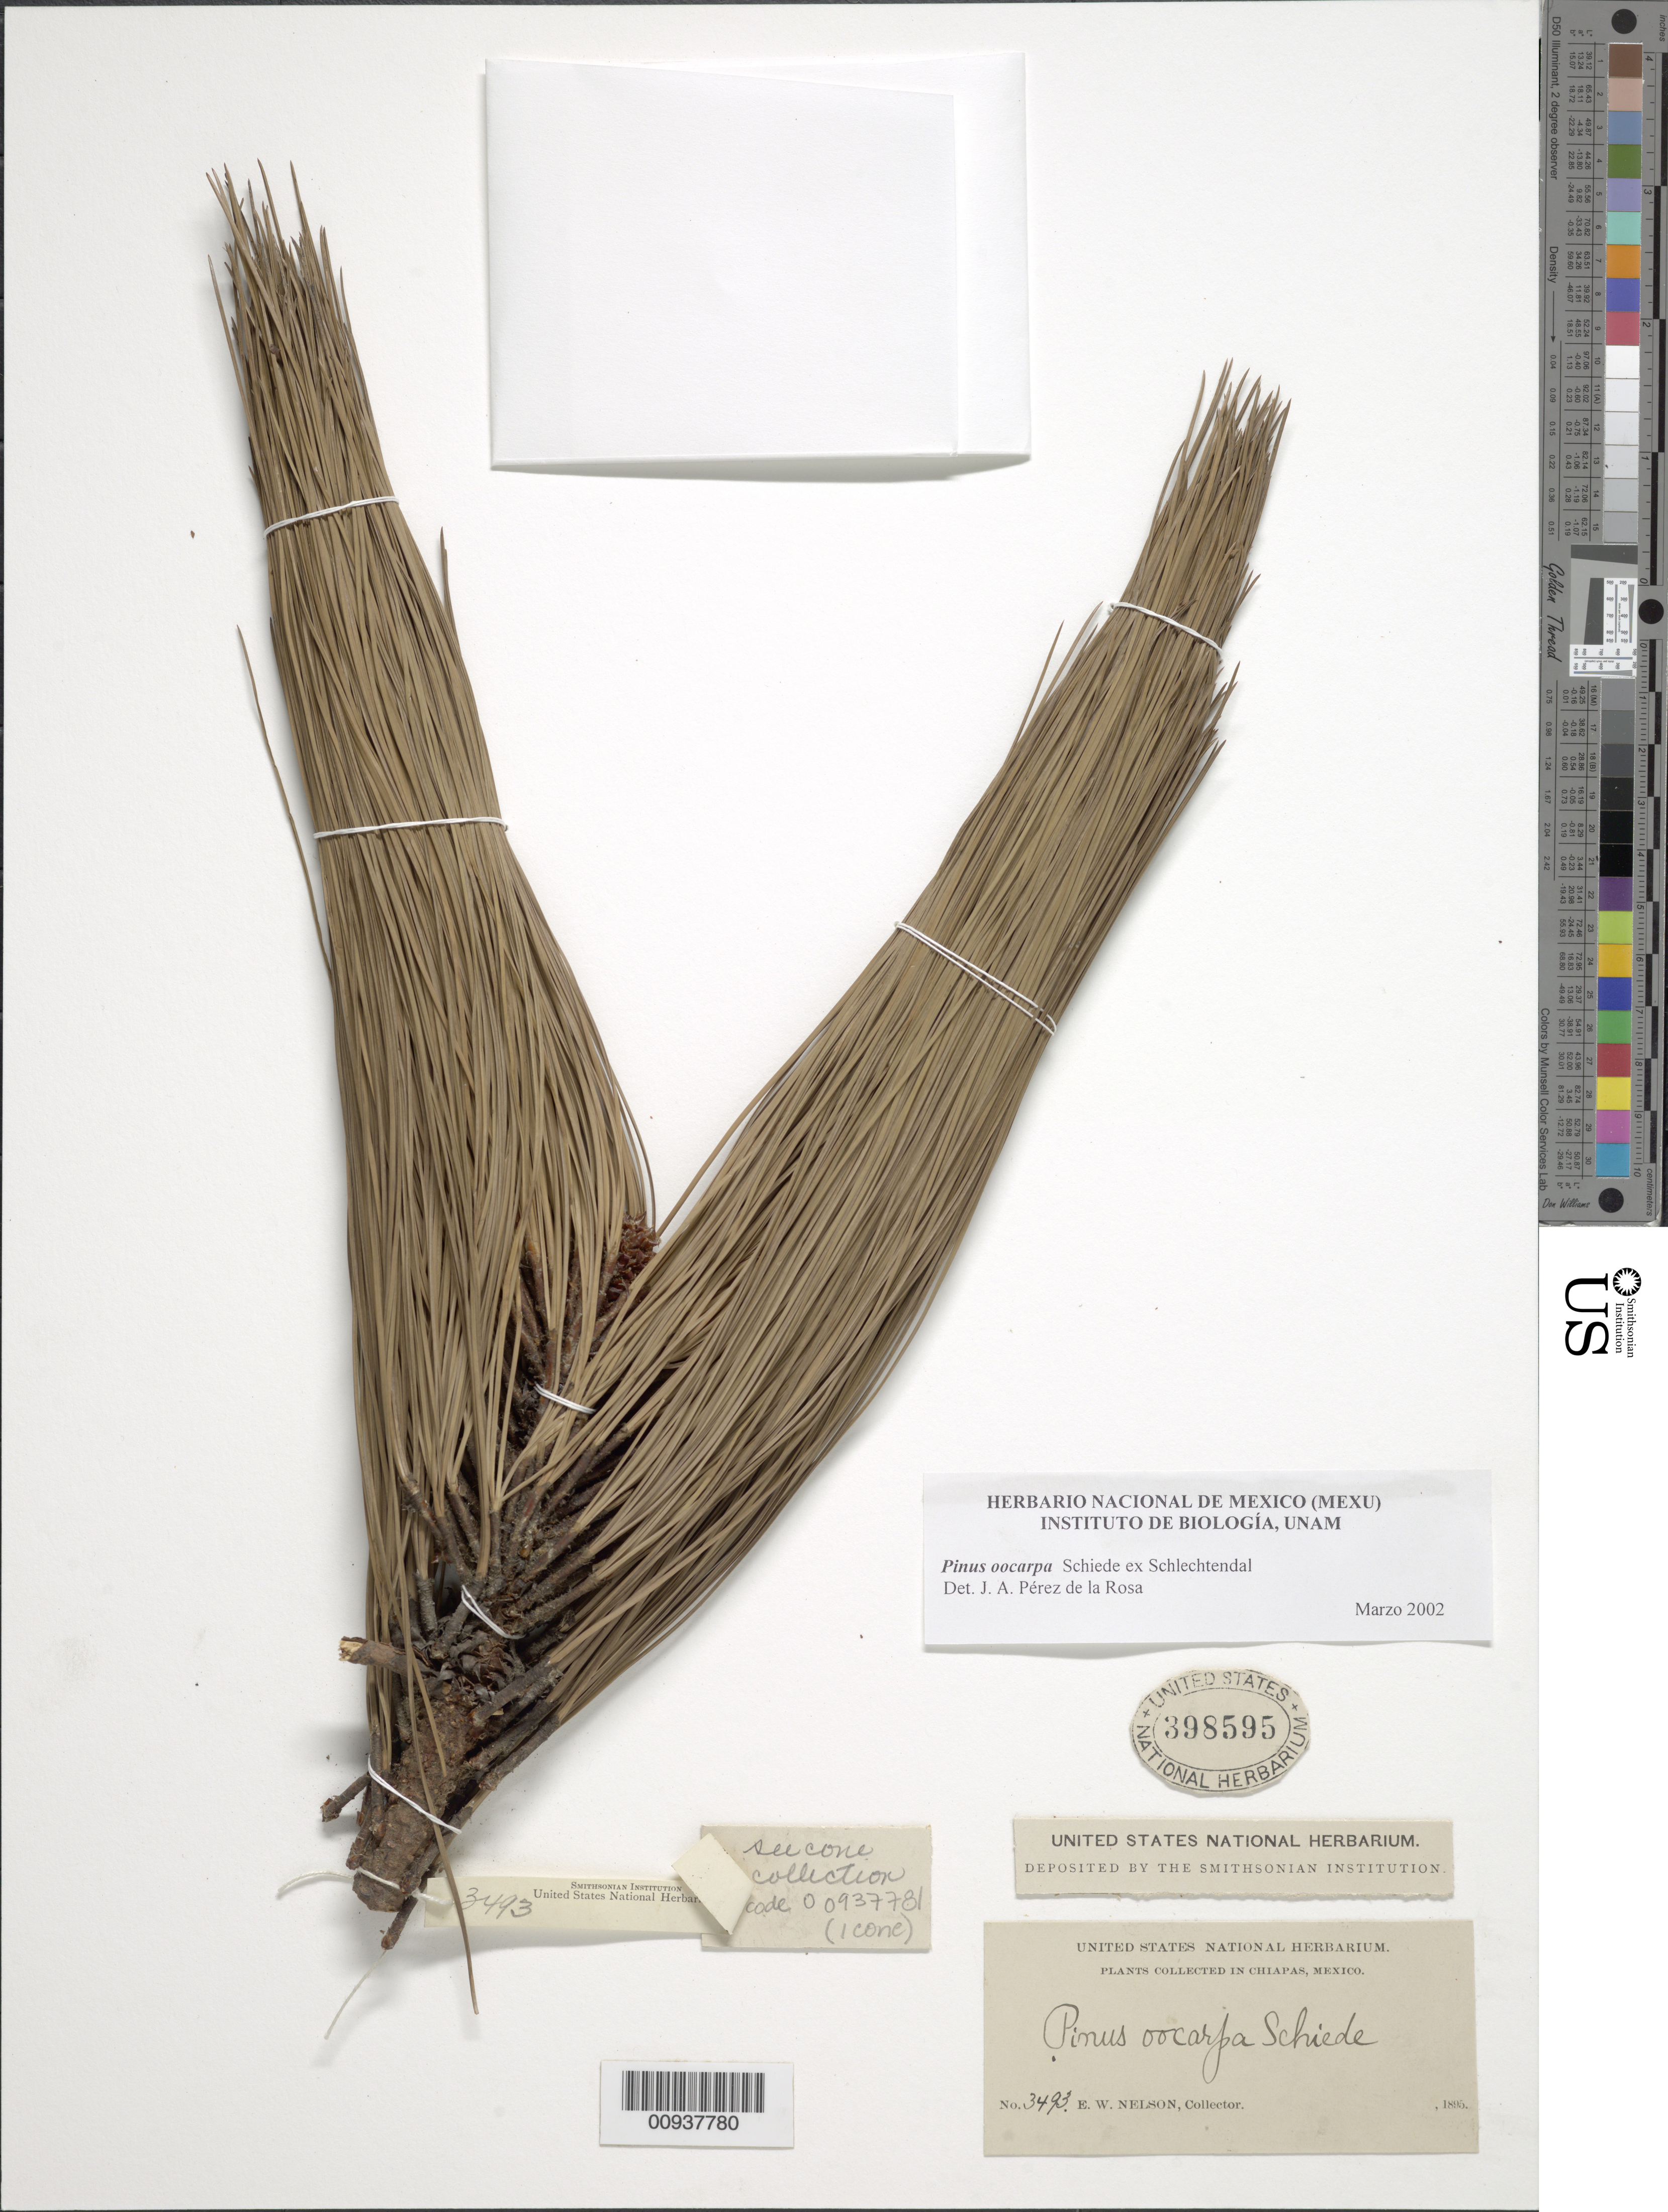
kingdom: Plantae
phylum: Tracheophyta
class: Pinopsida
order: Pinales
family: Pinaceae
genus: Pinus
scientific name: Pinus oocarpa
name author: Schiede ex Schltdl.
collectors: E. W. Nelson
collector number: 3493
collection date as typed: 1895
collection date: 1895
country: Mexico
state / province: Chiapas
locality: State of Chiapas.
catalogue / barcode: US 398595